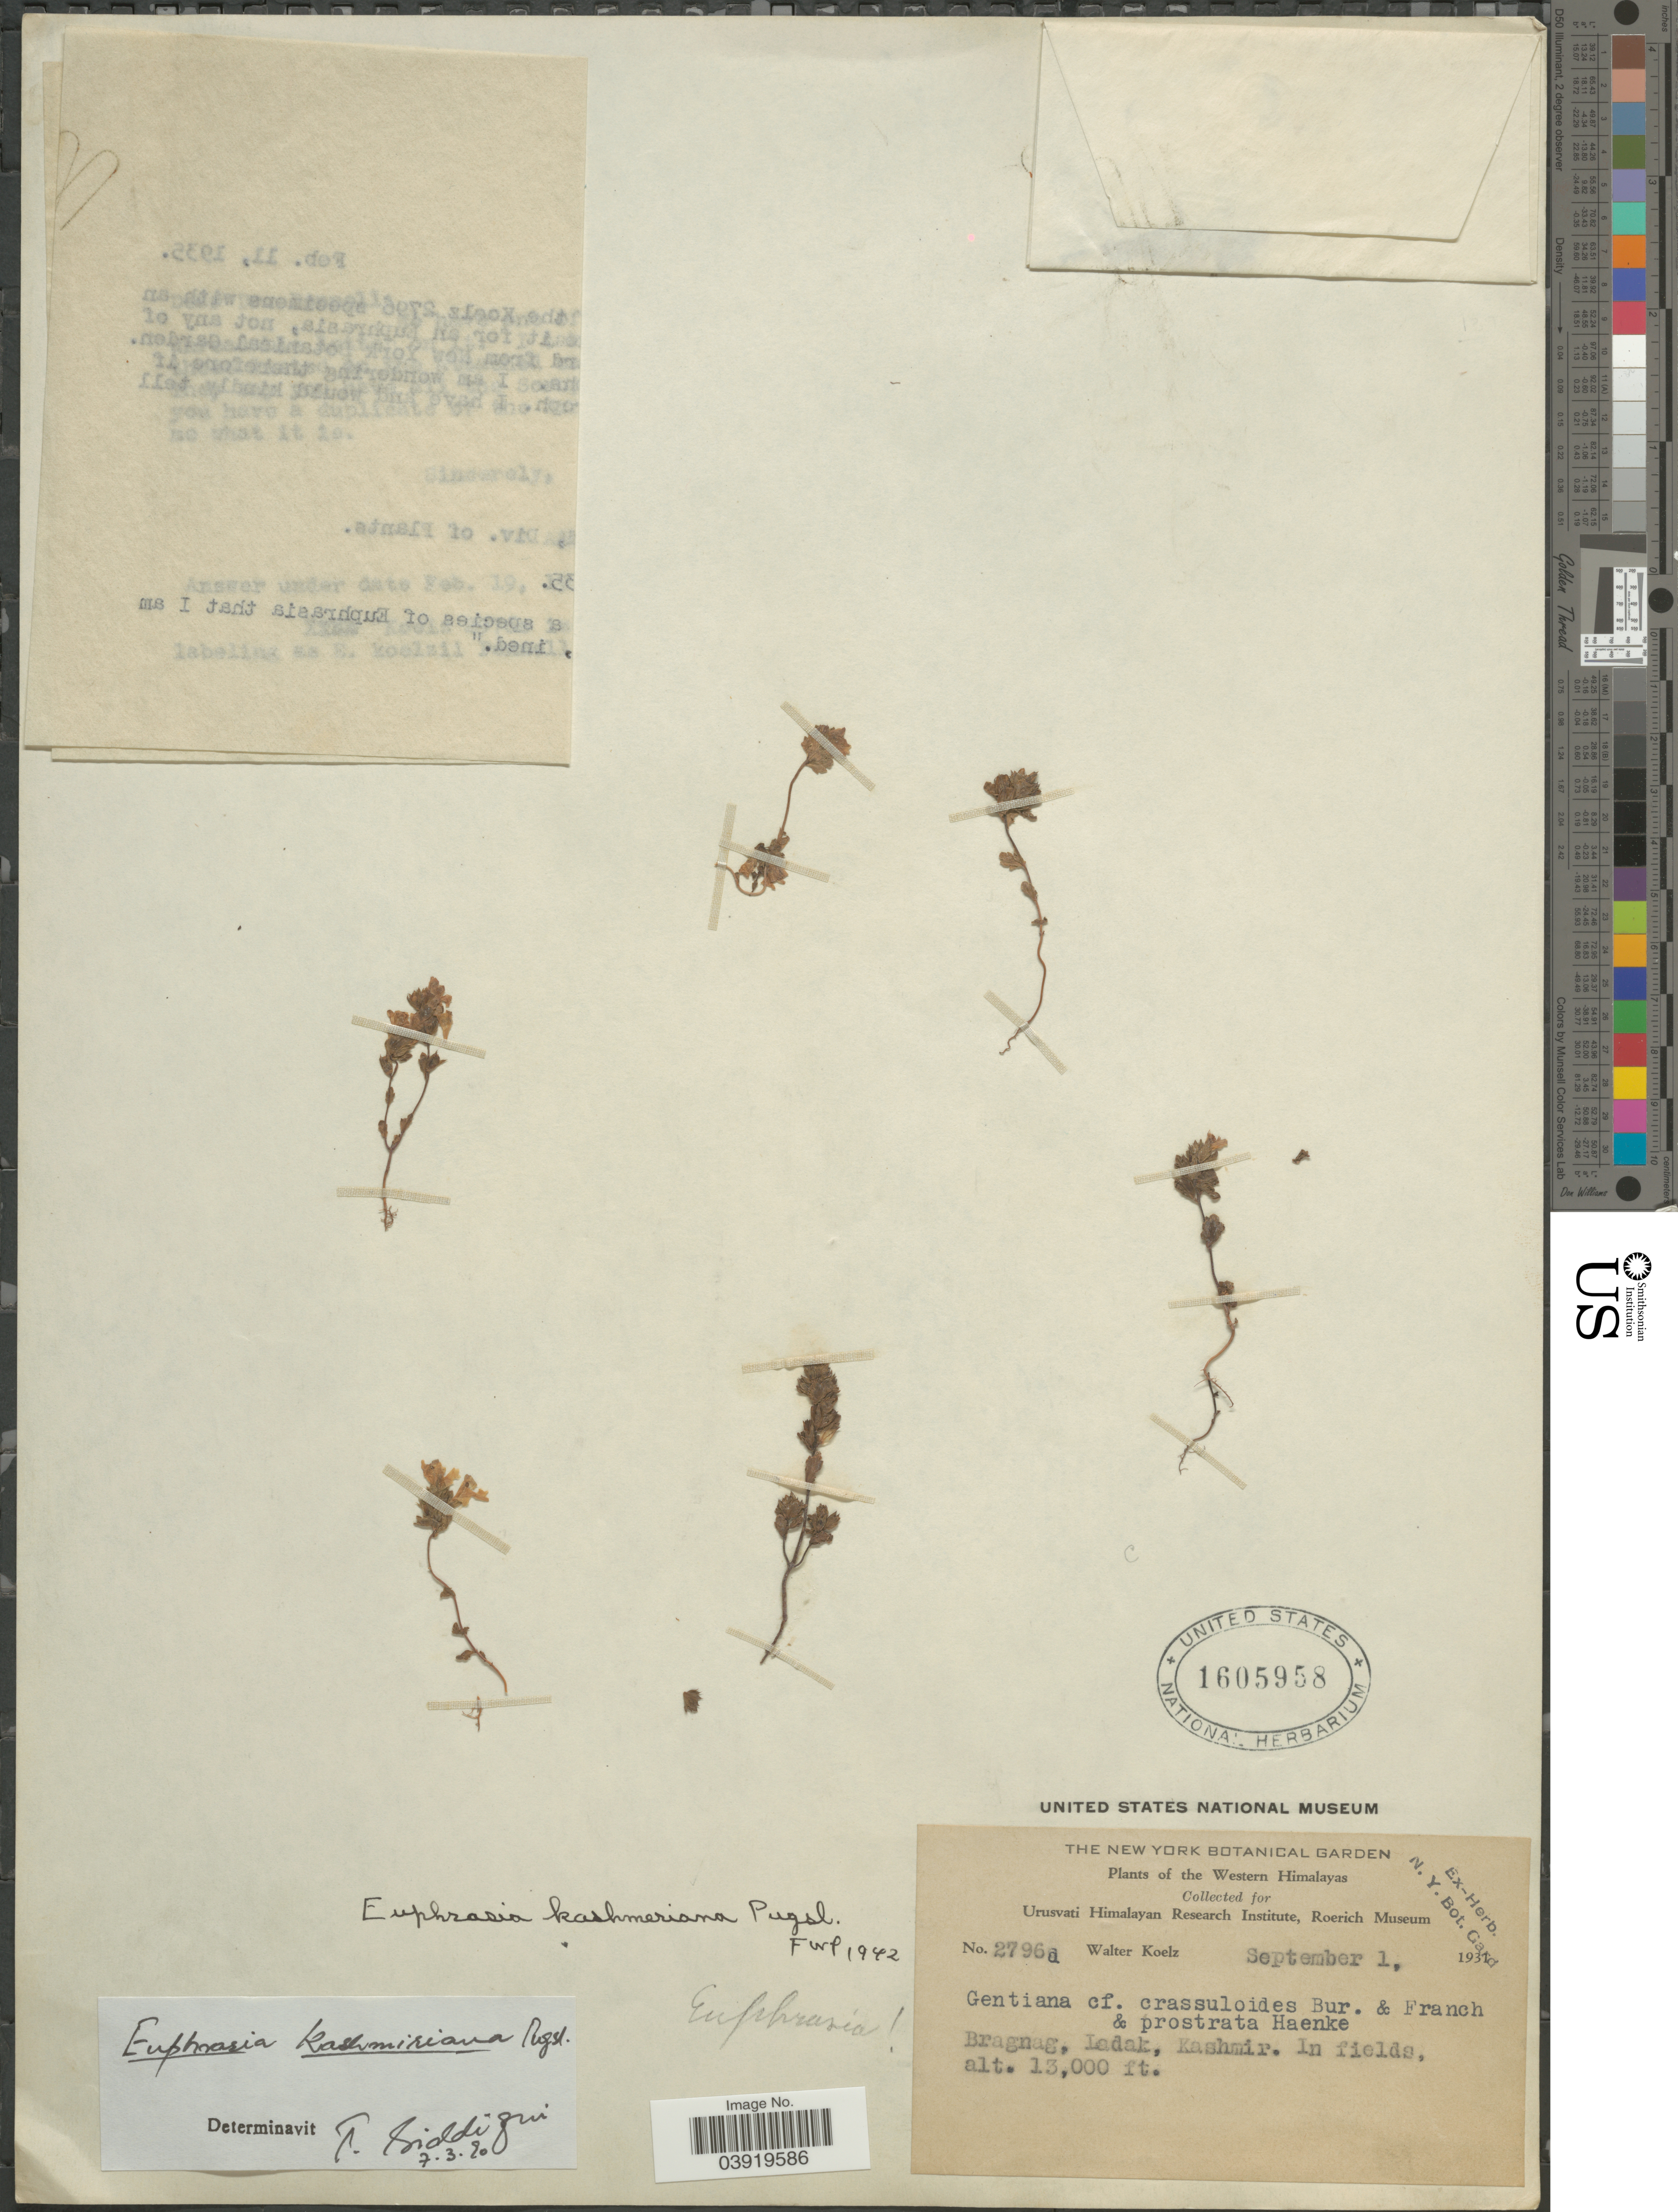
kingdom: Plantae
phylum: Tracheophyta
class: Magnoliopsida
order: Lamiales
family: Orobanchaceae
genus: Euphrasia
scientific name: Euphrasia kashmiriana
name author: Pugsley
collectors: W. N. Koelz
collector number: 2796d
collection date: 1931-09-01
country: India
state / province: Ladakh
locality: The Western Himalayas. Bragnag, Ladak, Kashmir.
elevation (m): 3962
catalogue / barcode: US 1605958